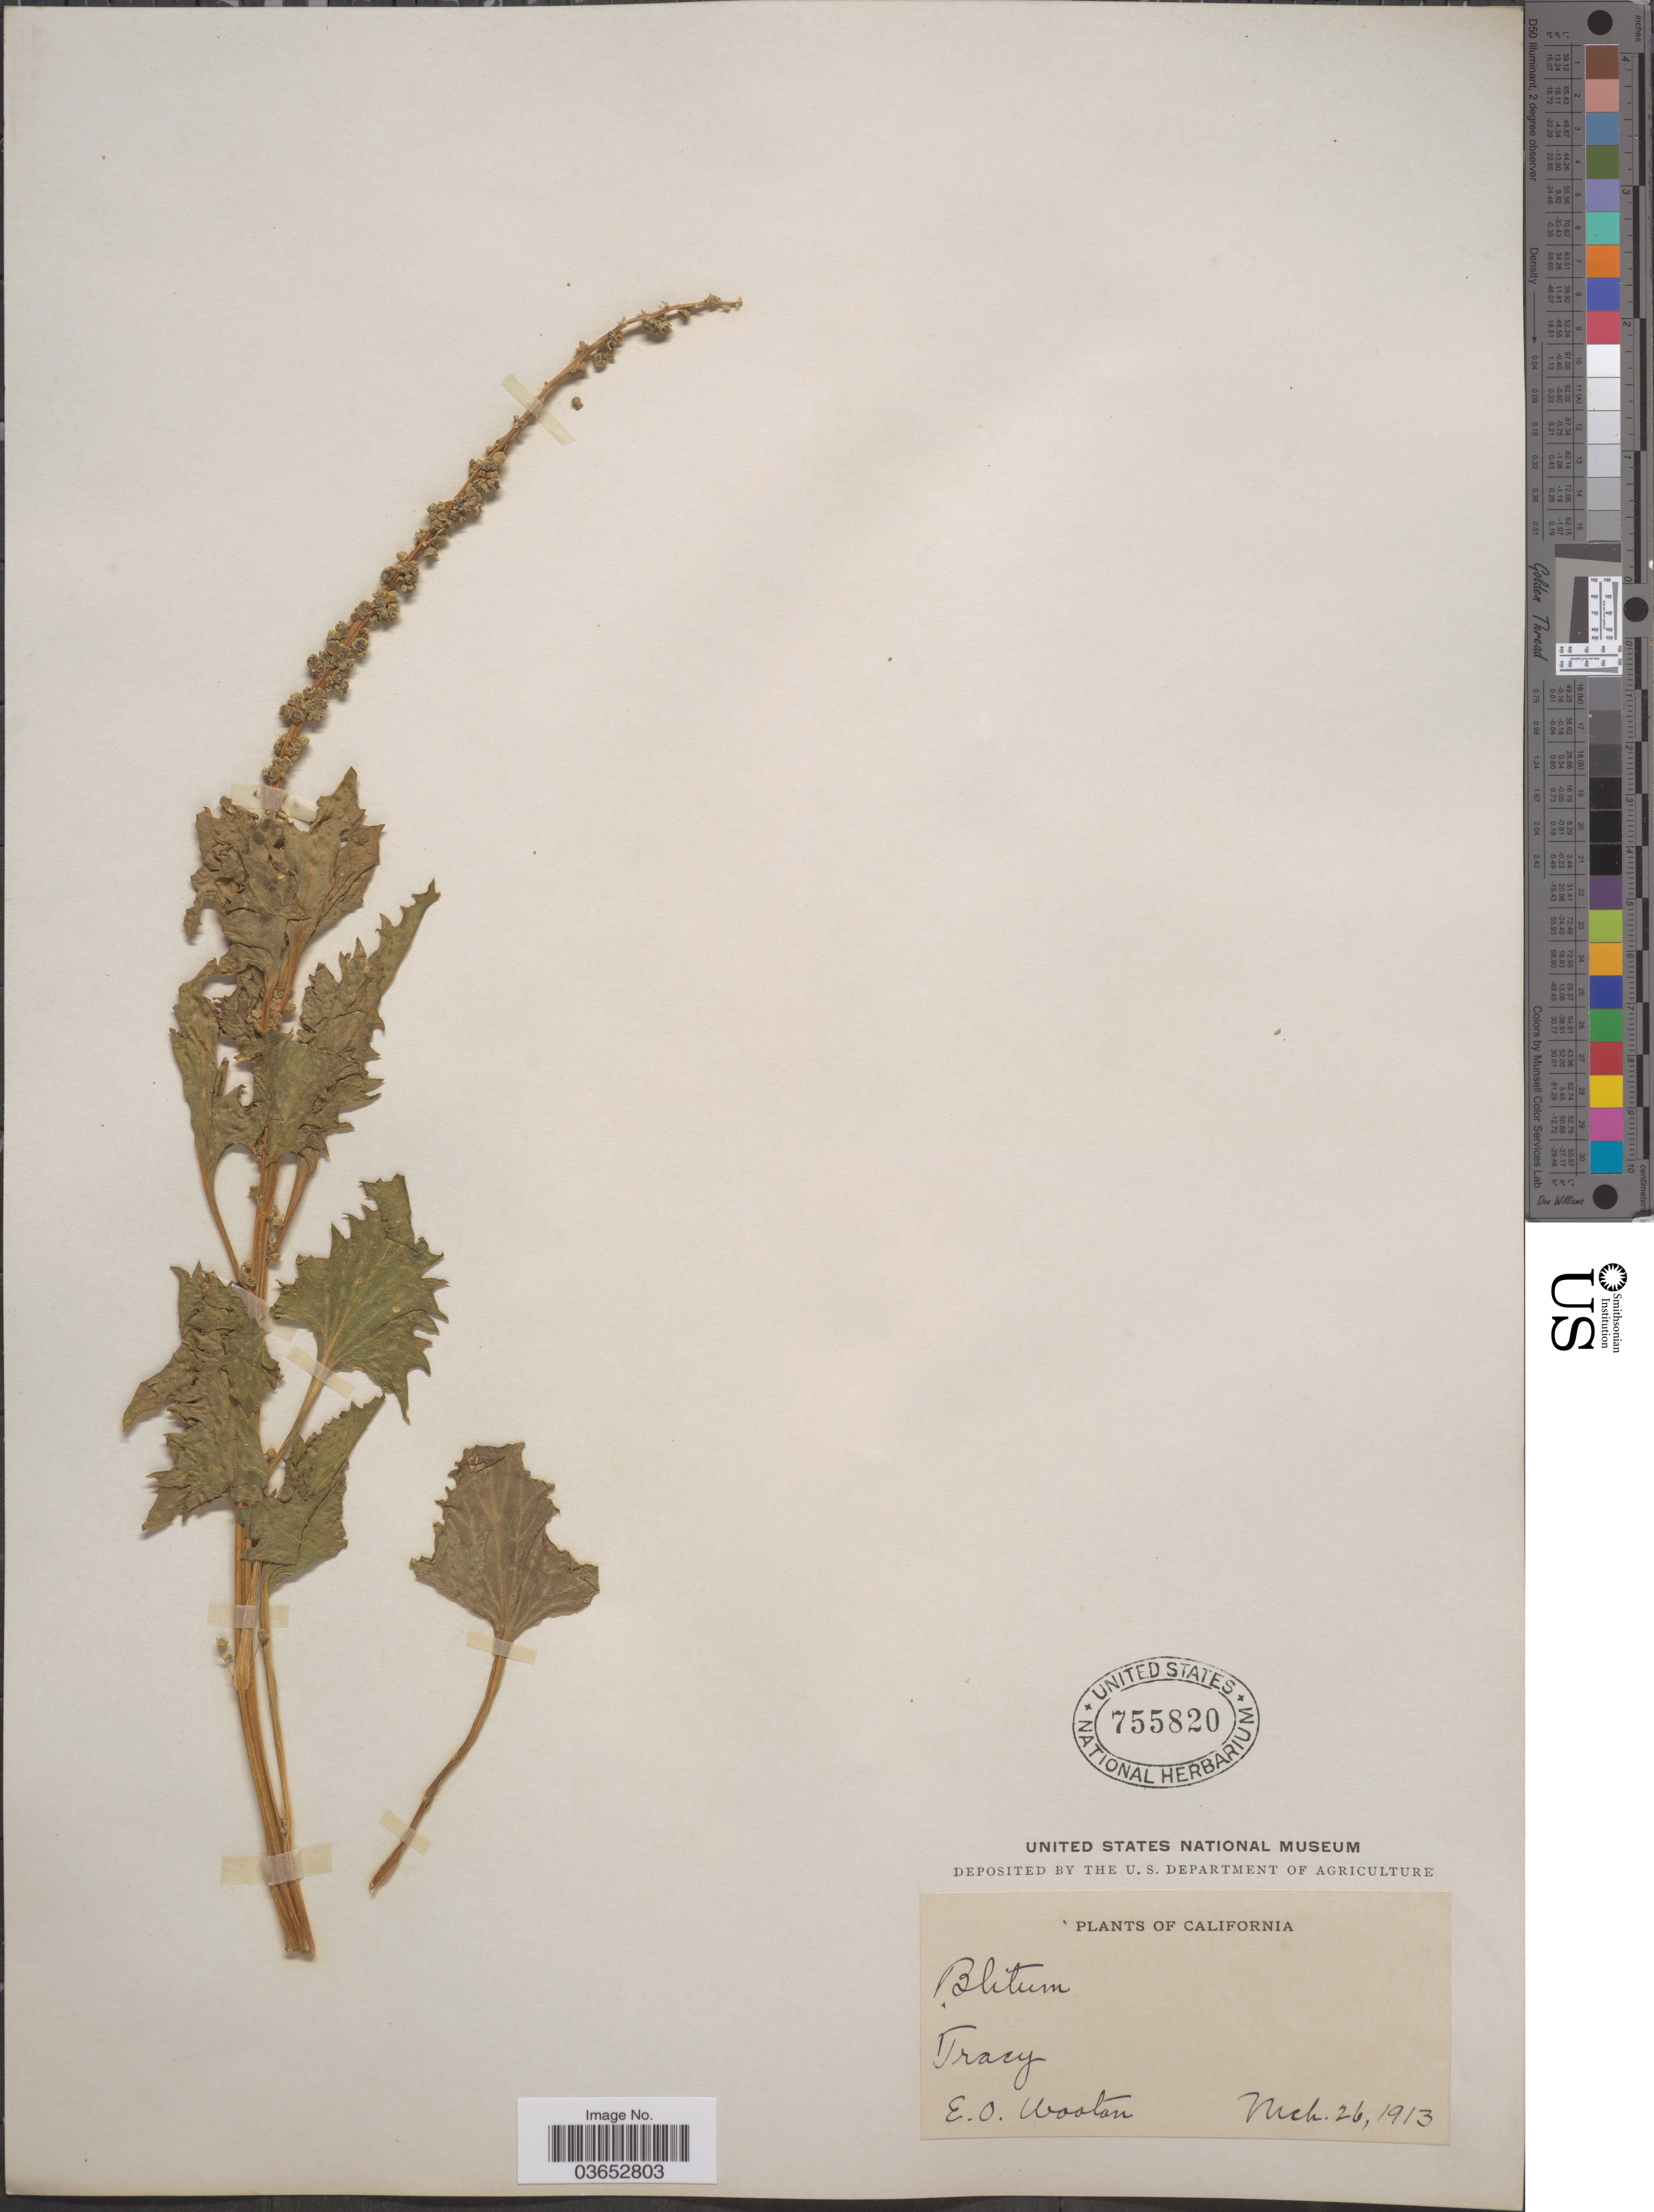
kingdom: Plantae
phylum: Tracheophyta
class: Magnoliopsida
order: Caryophyllales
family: Amaranthaceae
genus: Chenopodium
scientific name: Chenopodium californicum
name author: S. Watson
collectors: E. O. Wooton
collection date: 1913-03-26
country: United States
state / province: California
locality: Tracy.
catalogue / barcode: US 755820